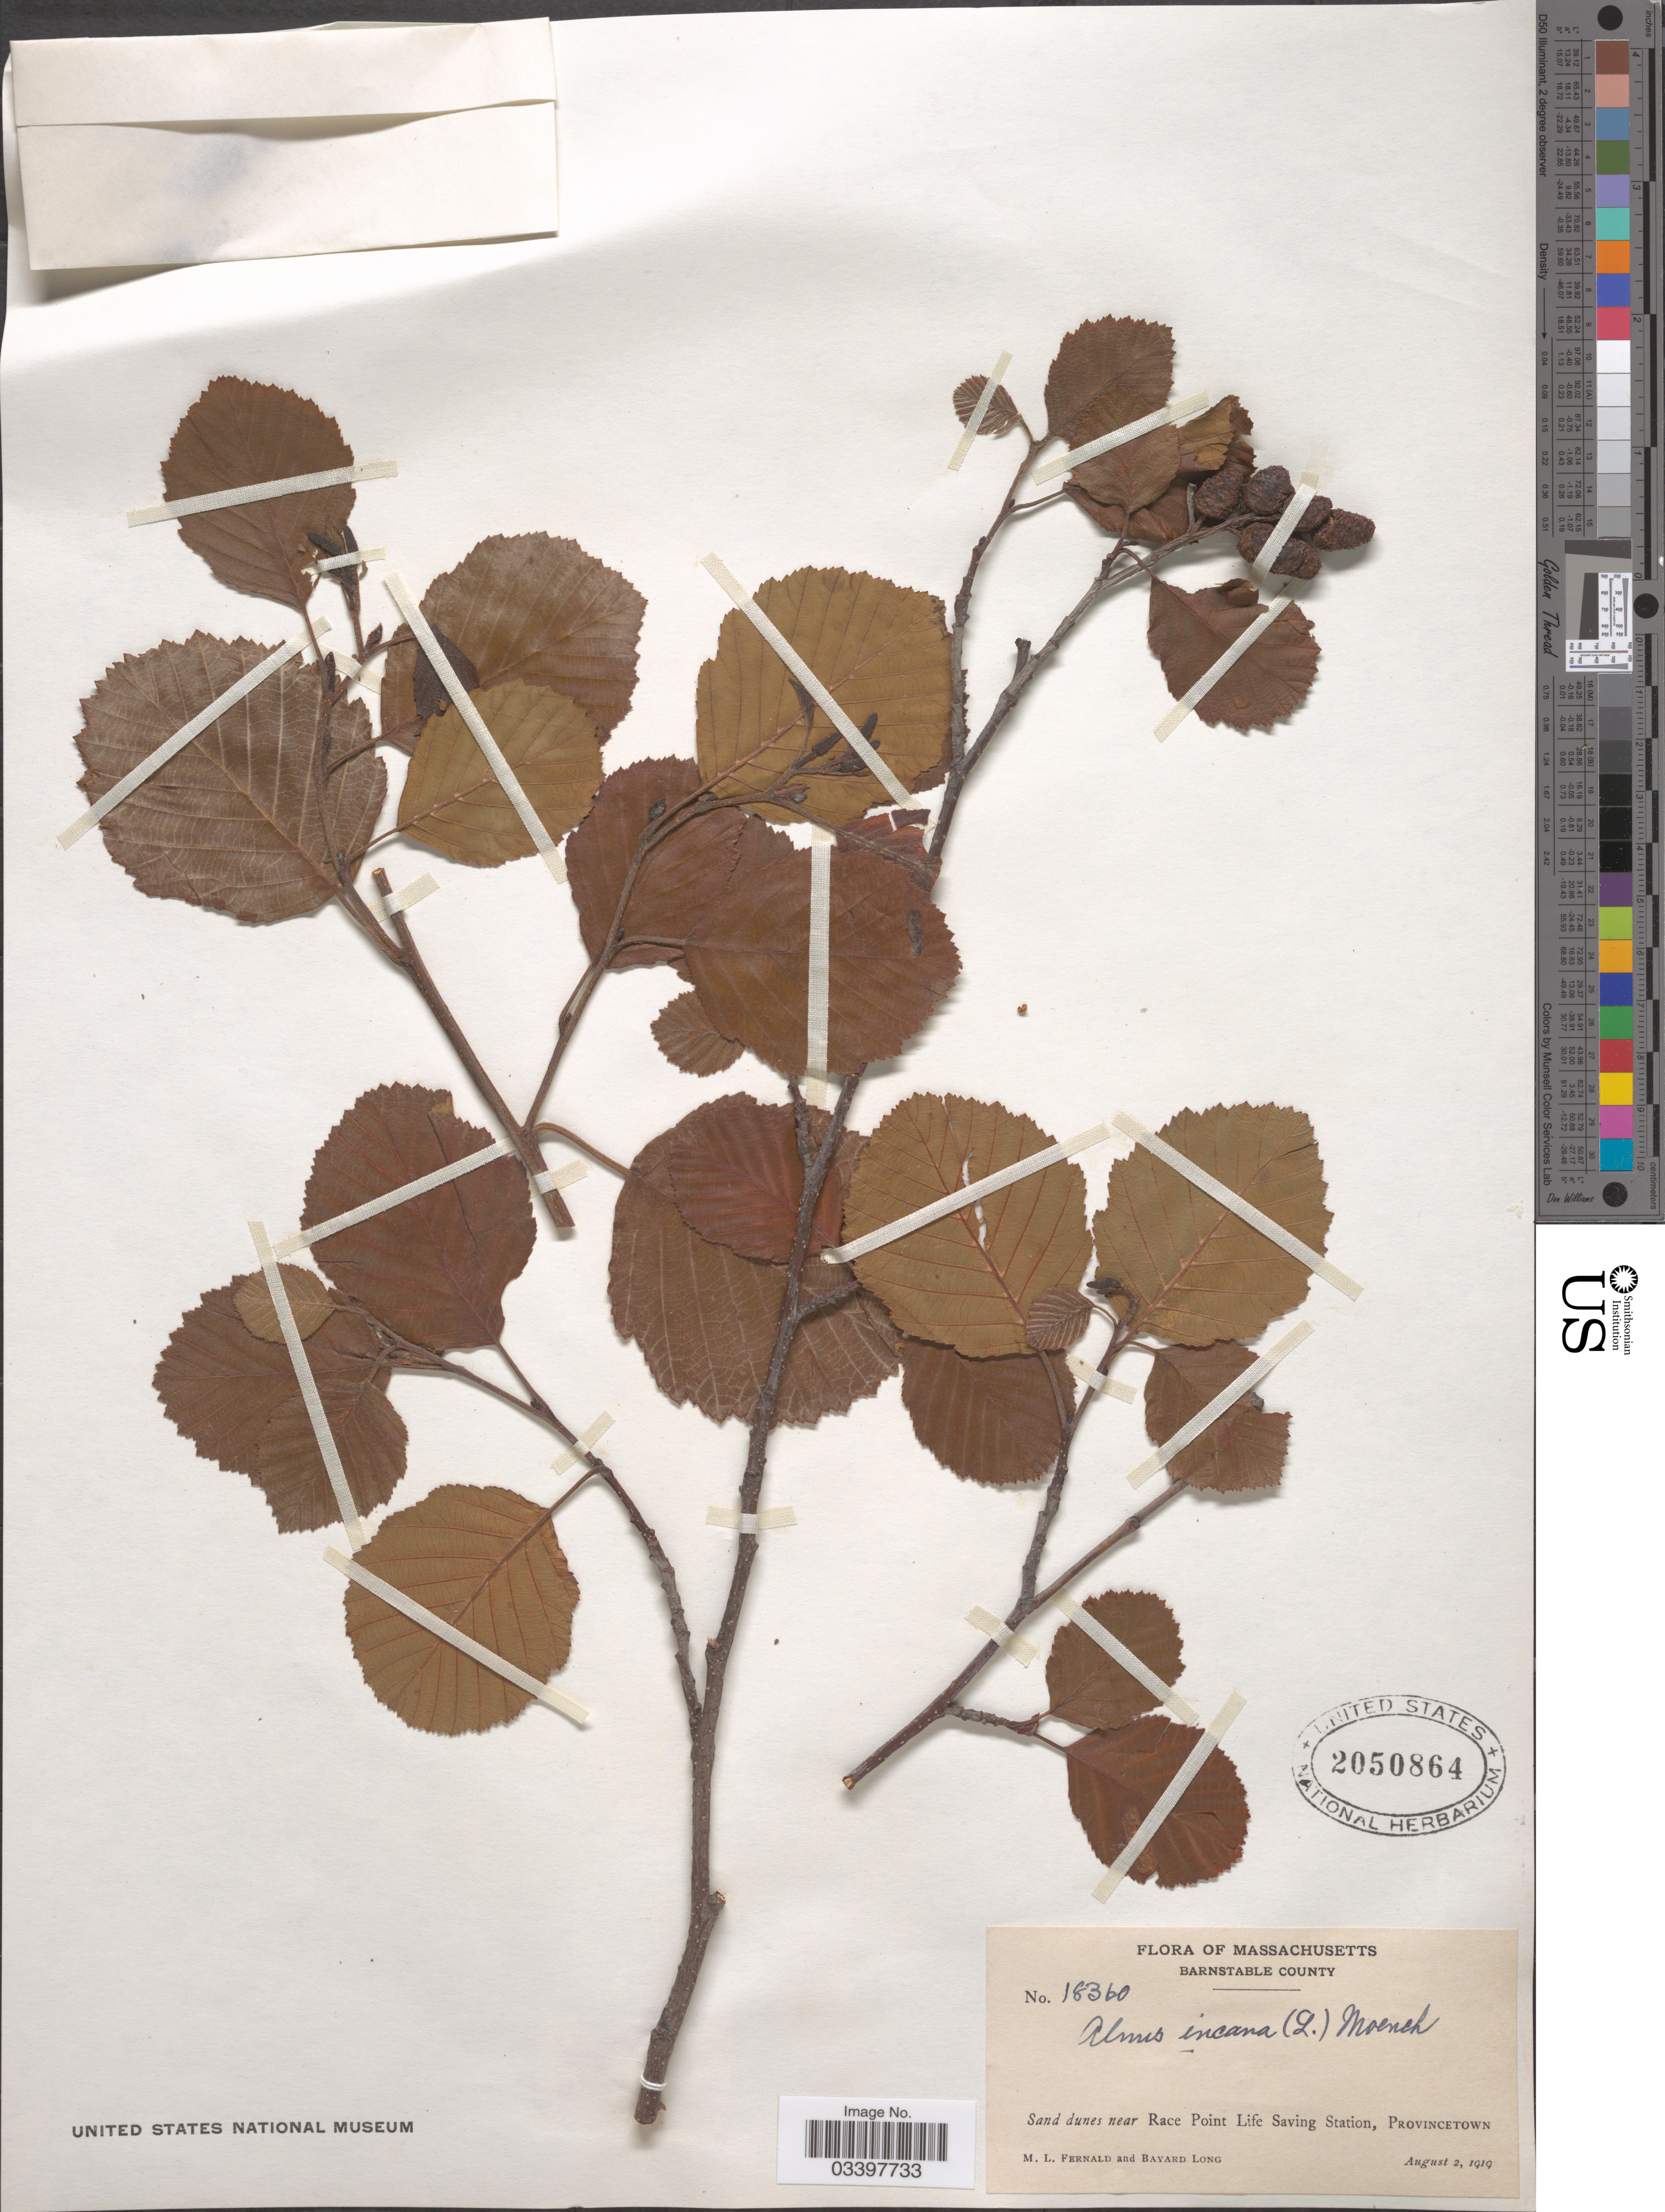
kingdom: Plantae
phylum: Tracheophyta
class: Magnoliopsida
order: Fagales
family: Betulaceae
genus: Alnus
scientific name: Alnus incana subsp. rugosa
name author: (Du Roi) R.T. Clausen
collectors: M. L. Fernald & B. Long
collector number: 18360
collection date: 1919-08-02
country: United States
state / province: Massachusetts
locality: Barnstable County. Sand dunes near Race Point Life Saving Station, Provincetown.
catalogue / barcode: US 2050864